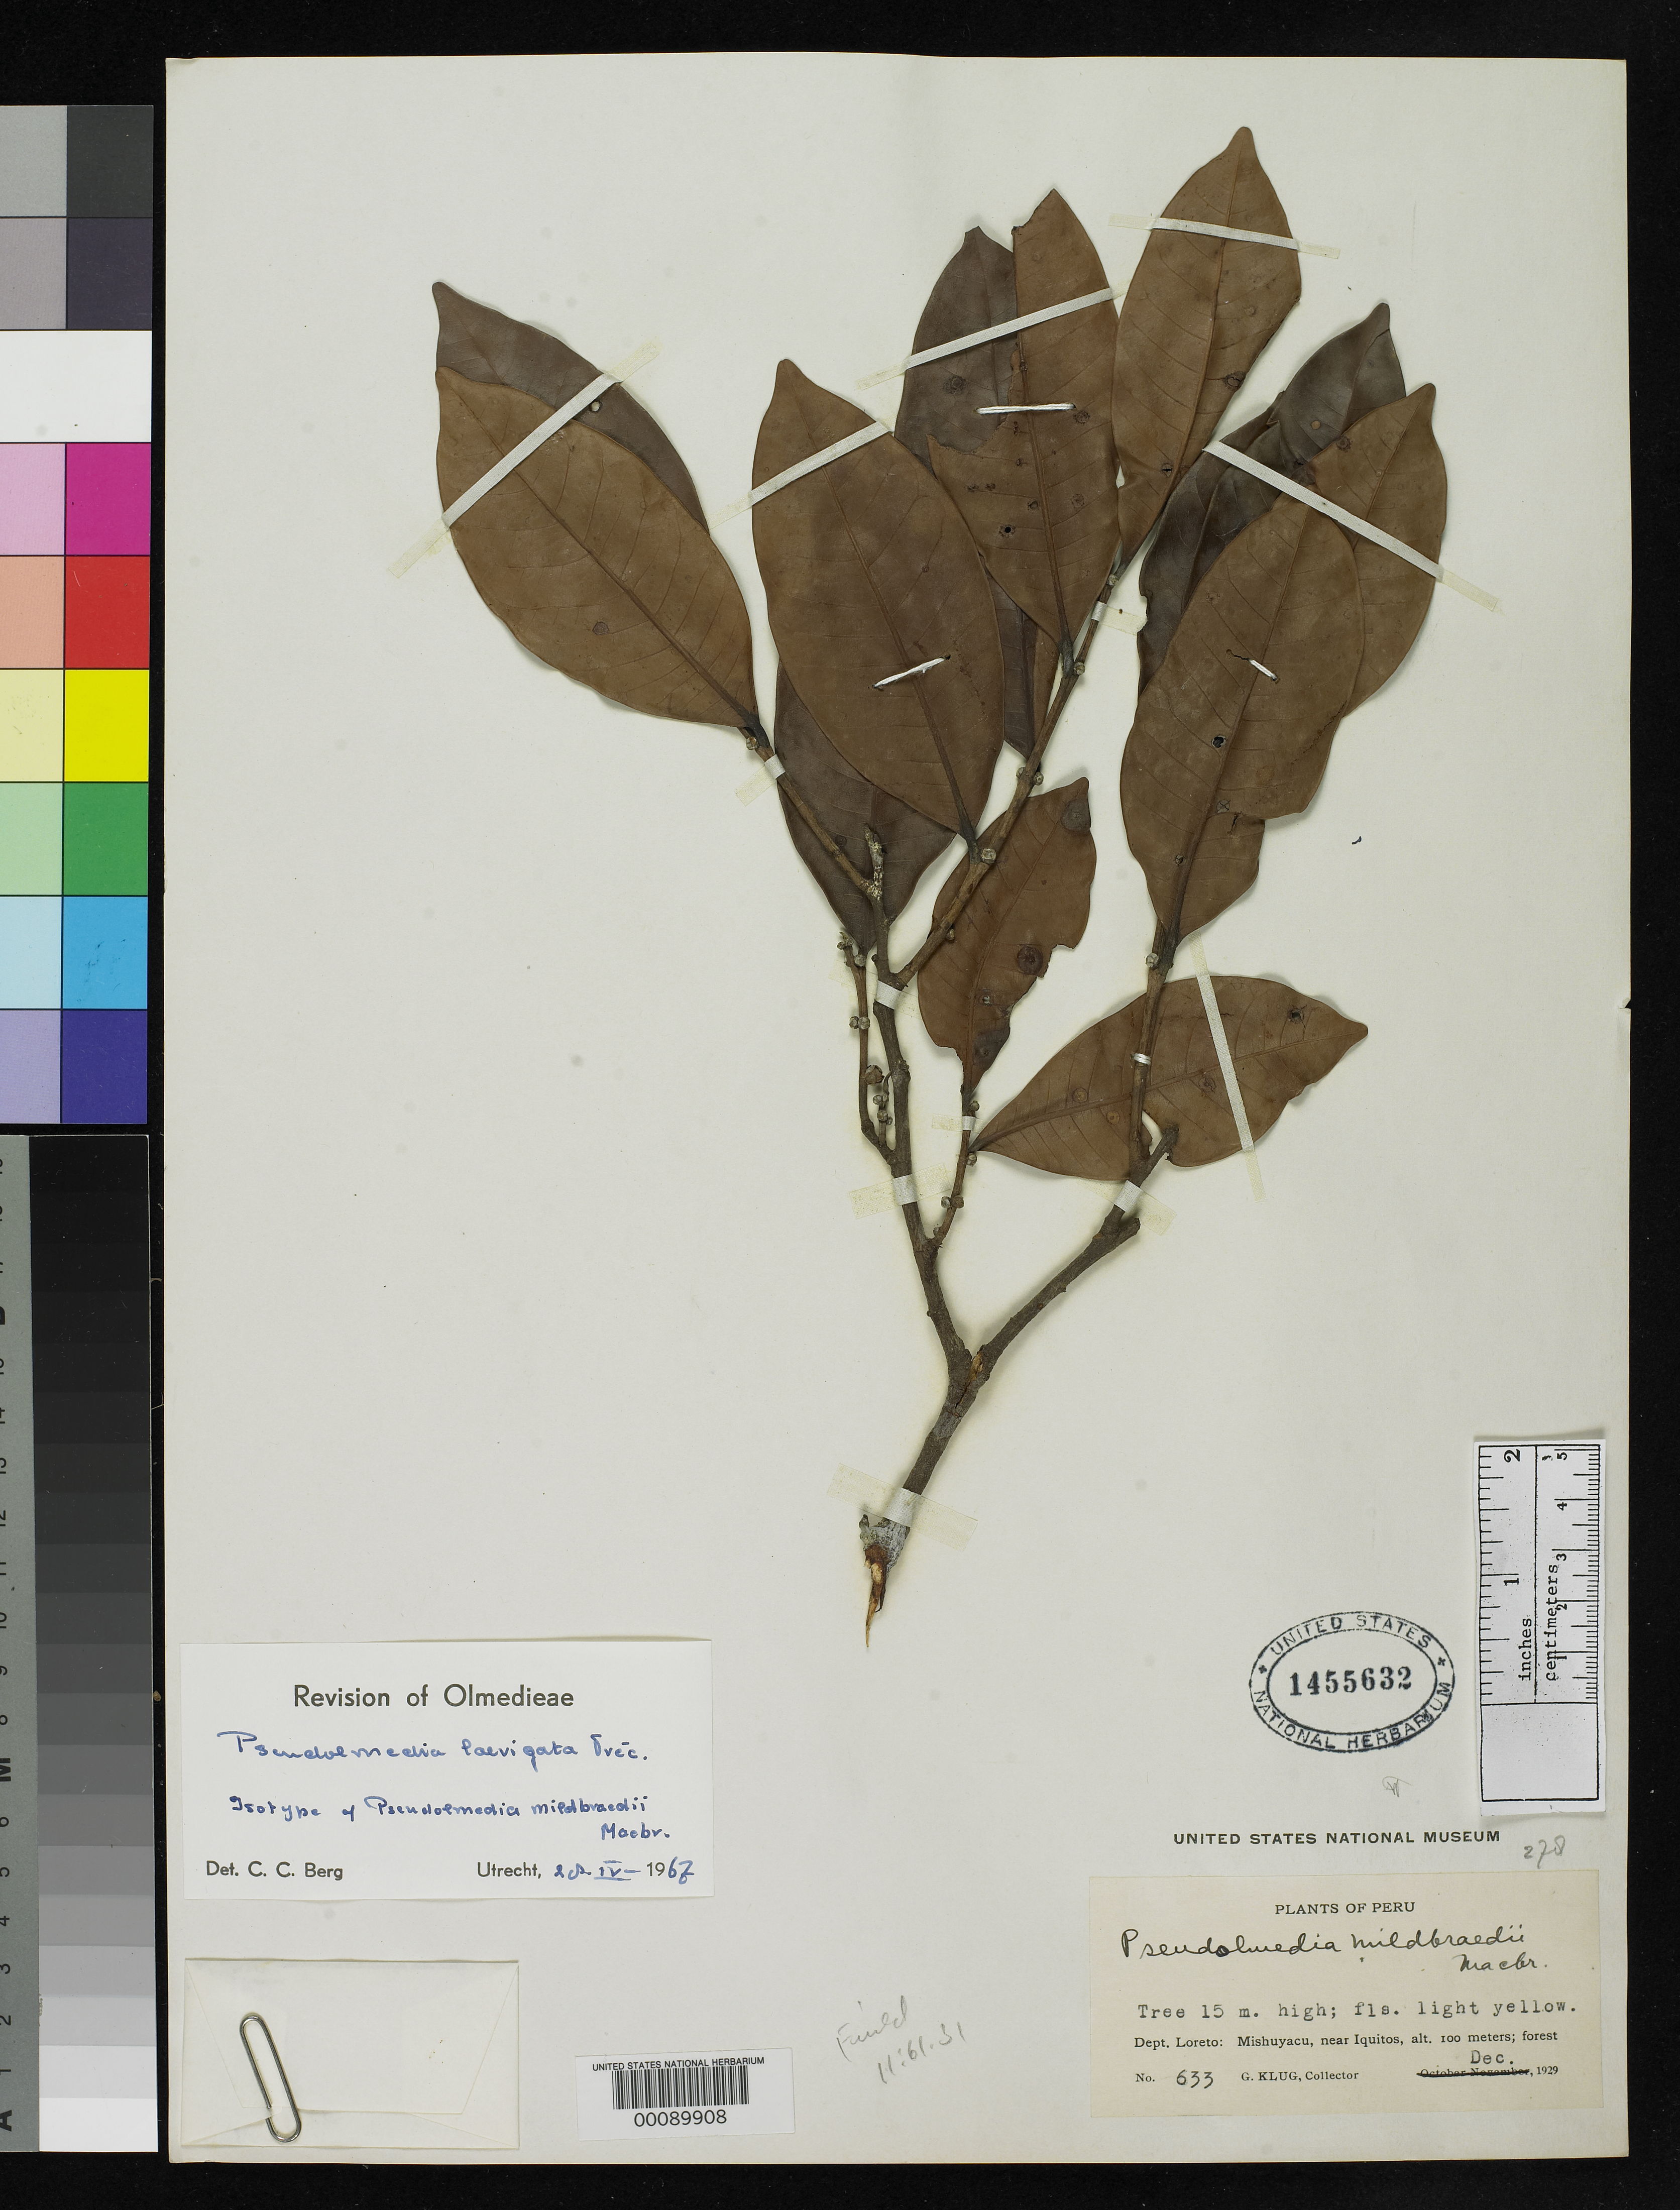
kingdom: Plantae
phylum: Tracheophyta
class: Magnoliopsida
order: Rosales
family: Moraceae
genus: Pseudolmedia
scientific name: Pseudolmedia mildbraedii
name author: J.F. Macbr.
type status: Isotype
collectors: G. Klug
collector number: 633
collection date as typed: Dec 1929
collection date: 1929-12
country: Peru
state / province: Loreto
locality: Mishuyacu, near Iquitos.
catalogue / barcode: US 1455632